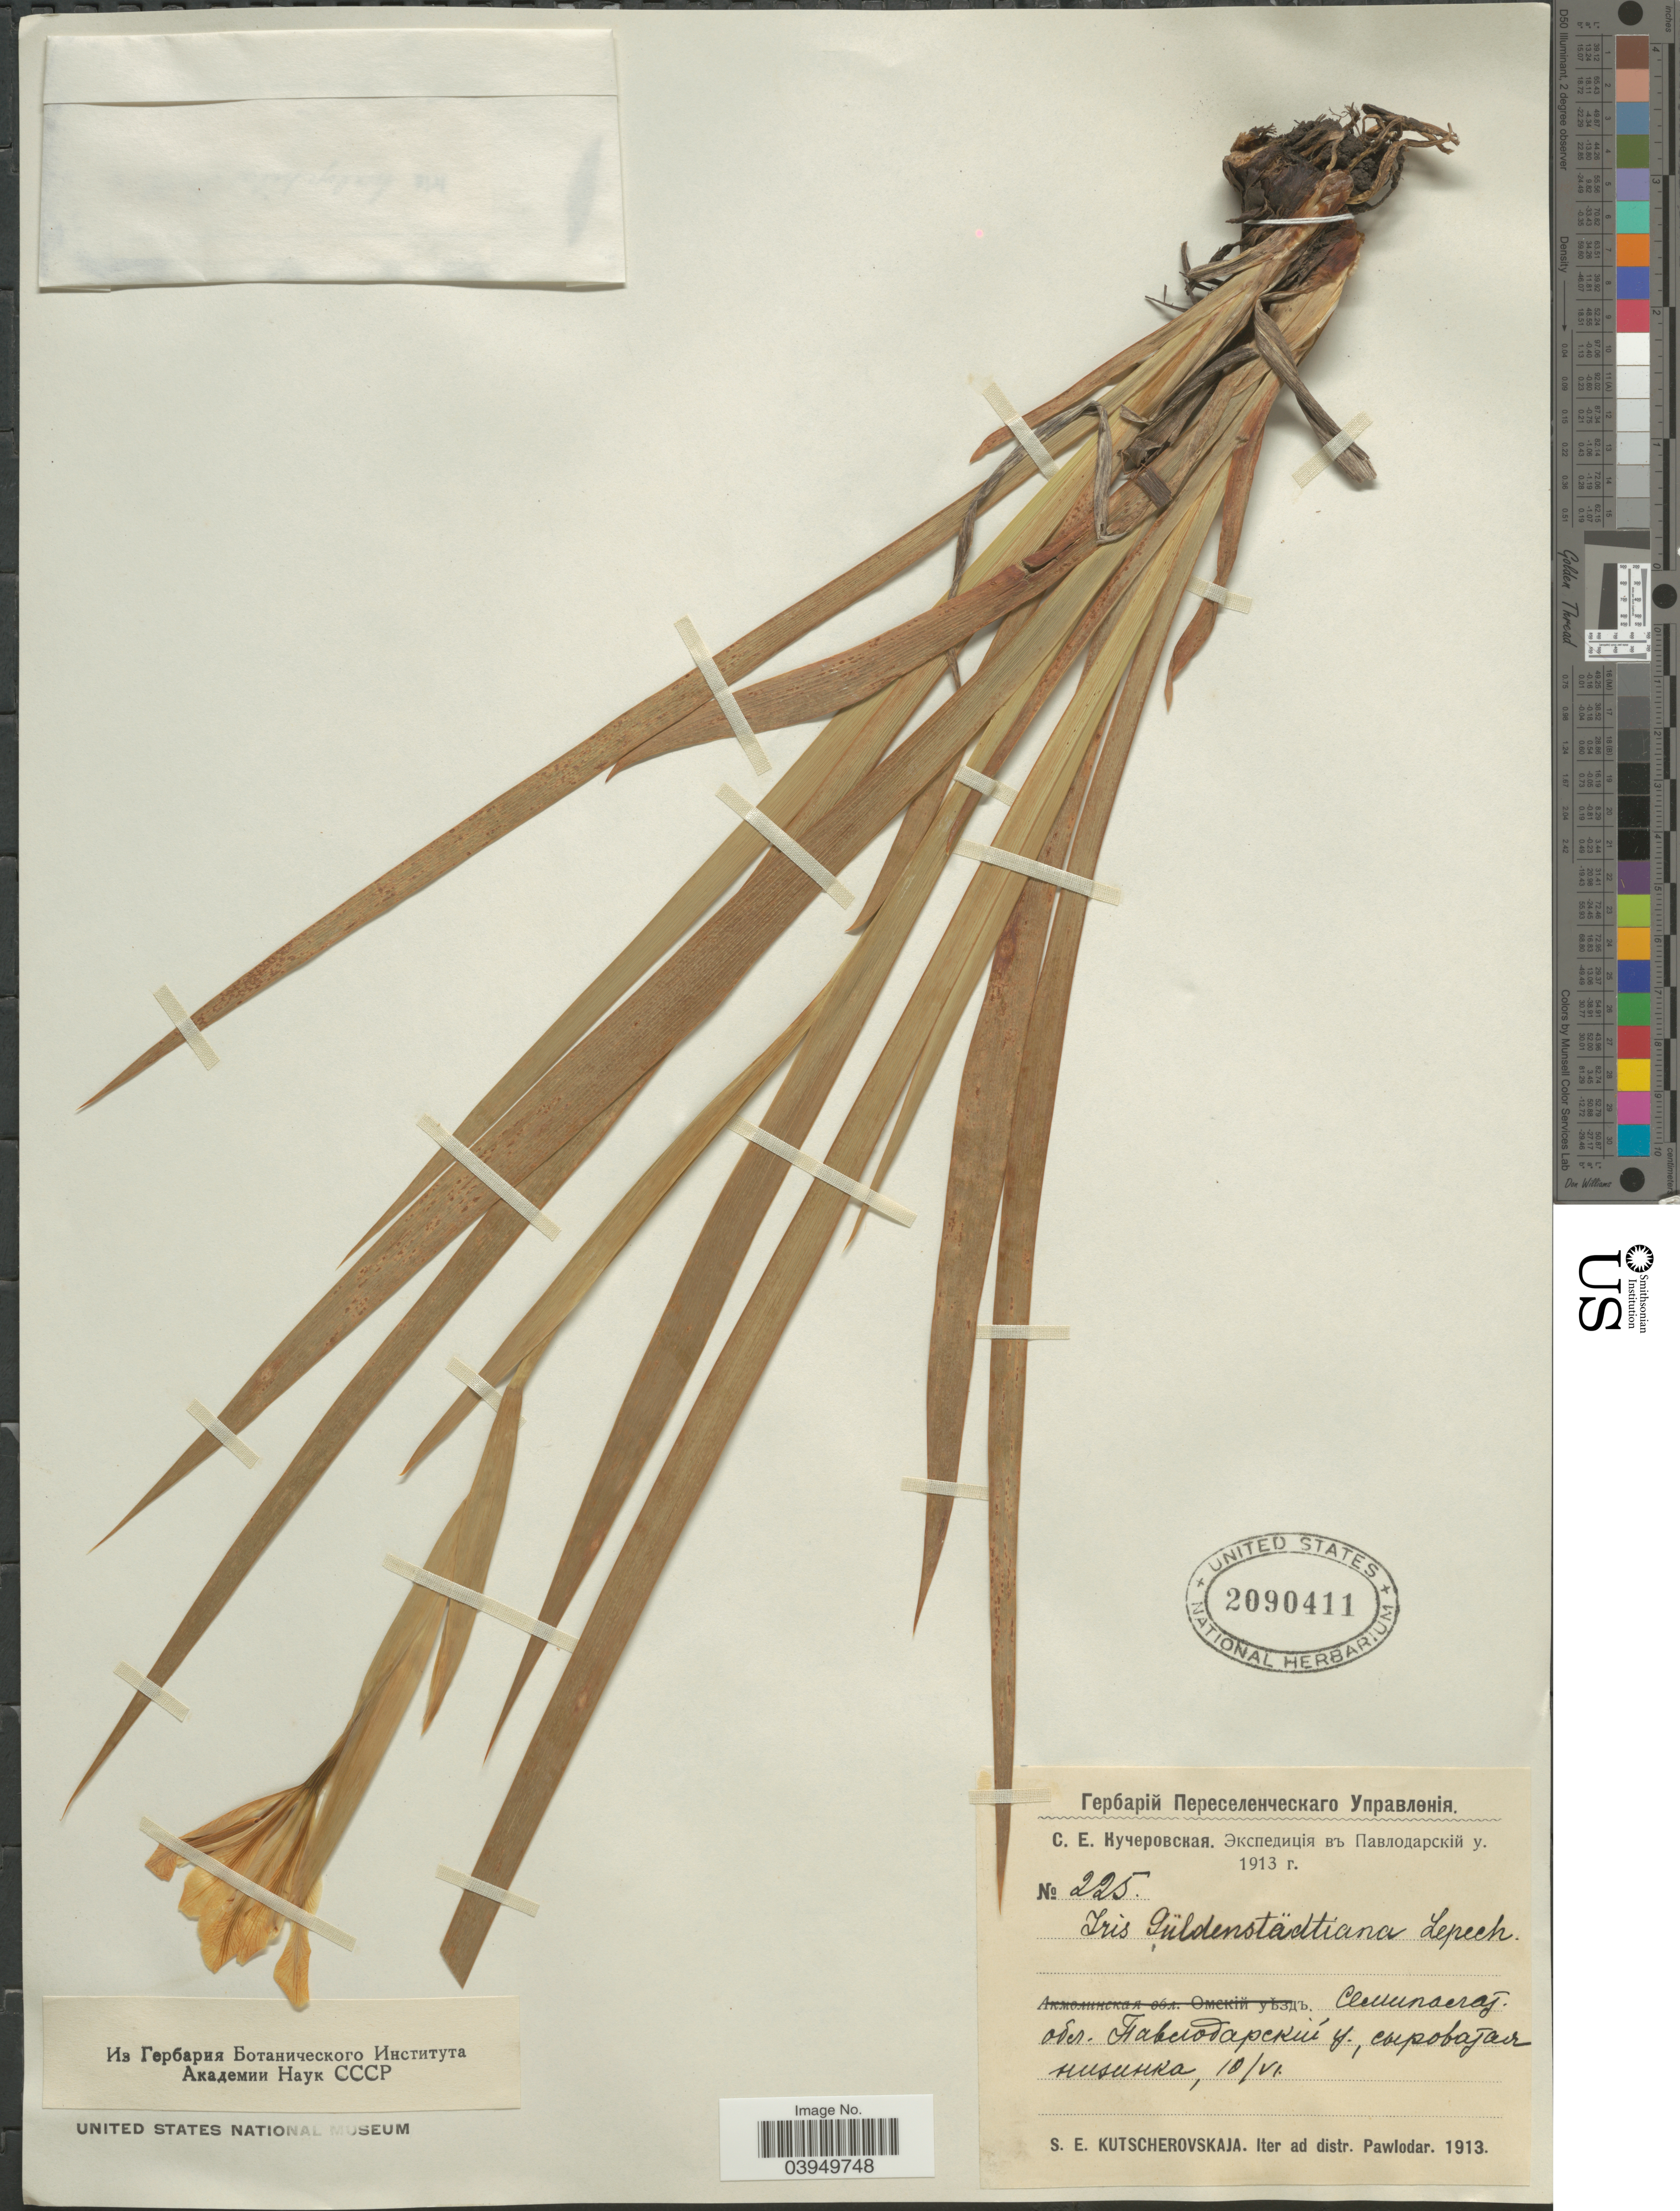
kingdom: Plantae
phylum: Tracheophyta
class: Liliopsida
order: Asparagales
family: Iridaceae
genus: Iris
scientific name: Iris gueldenstaedtiana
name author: Lepech.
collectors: S. Kutscherovskaja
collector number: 225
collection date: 1913-06-10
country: Kazakhstan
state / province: Paylodar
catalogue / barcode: US 2090411